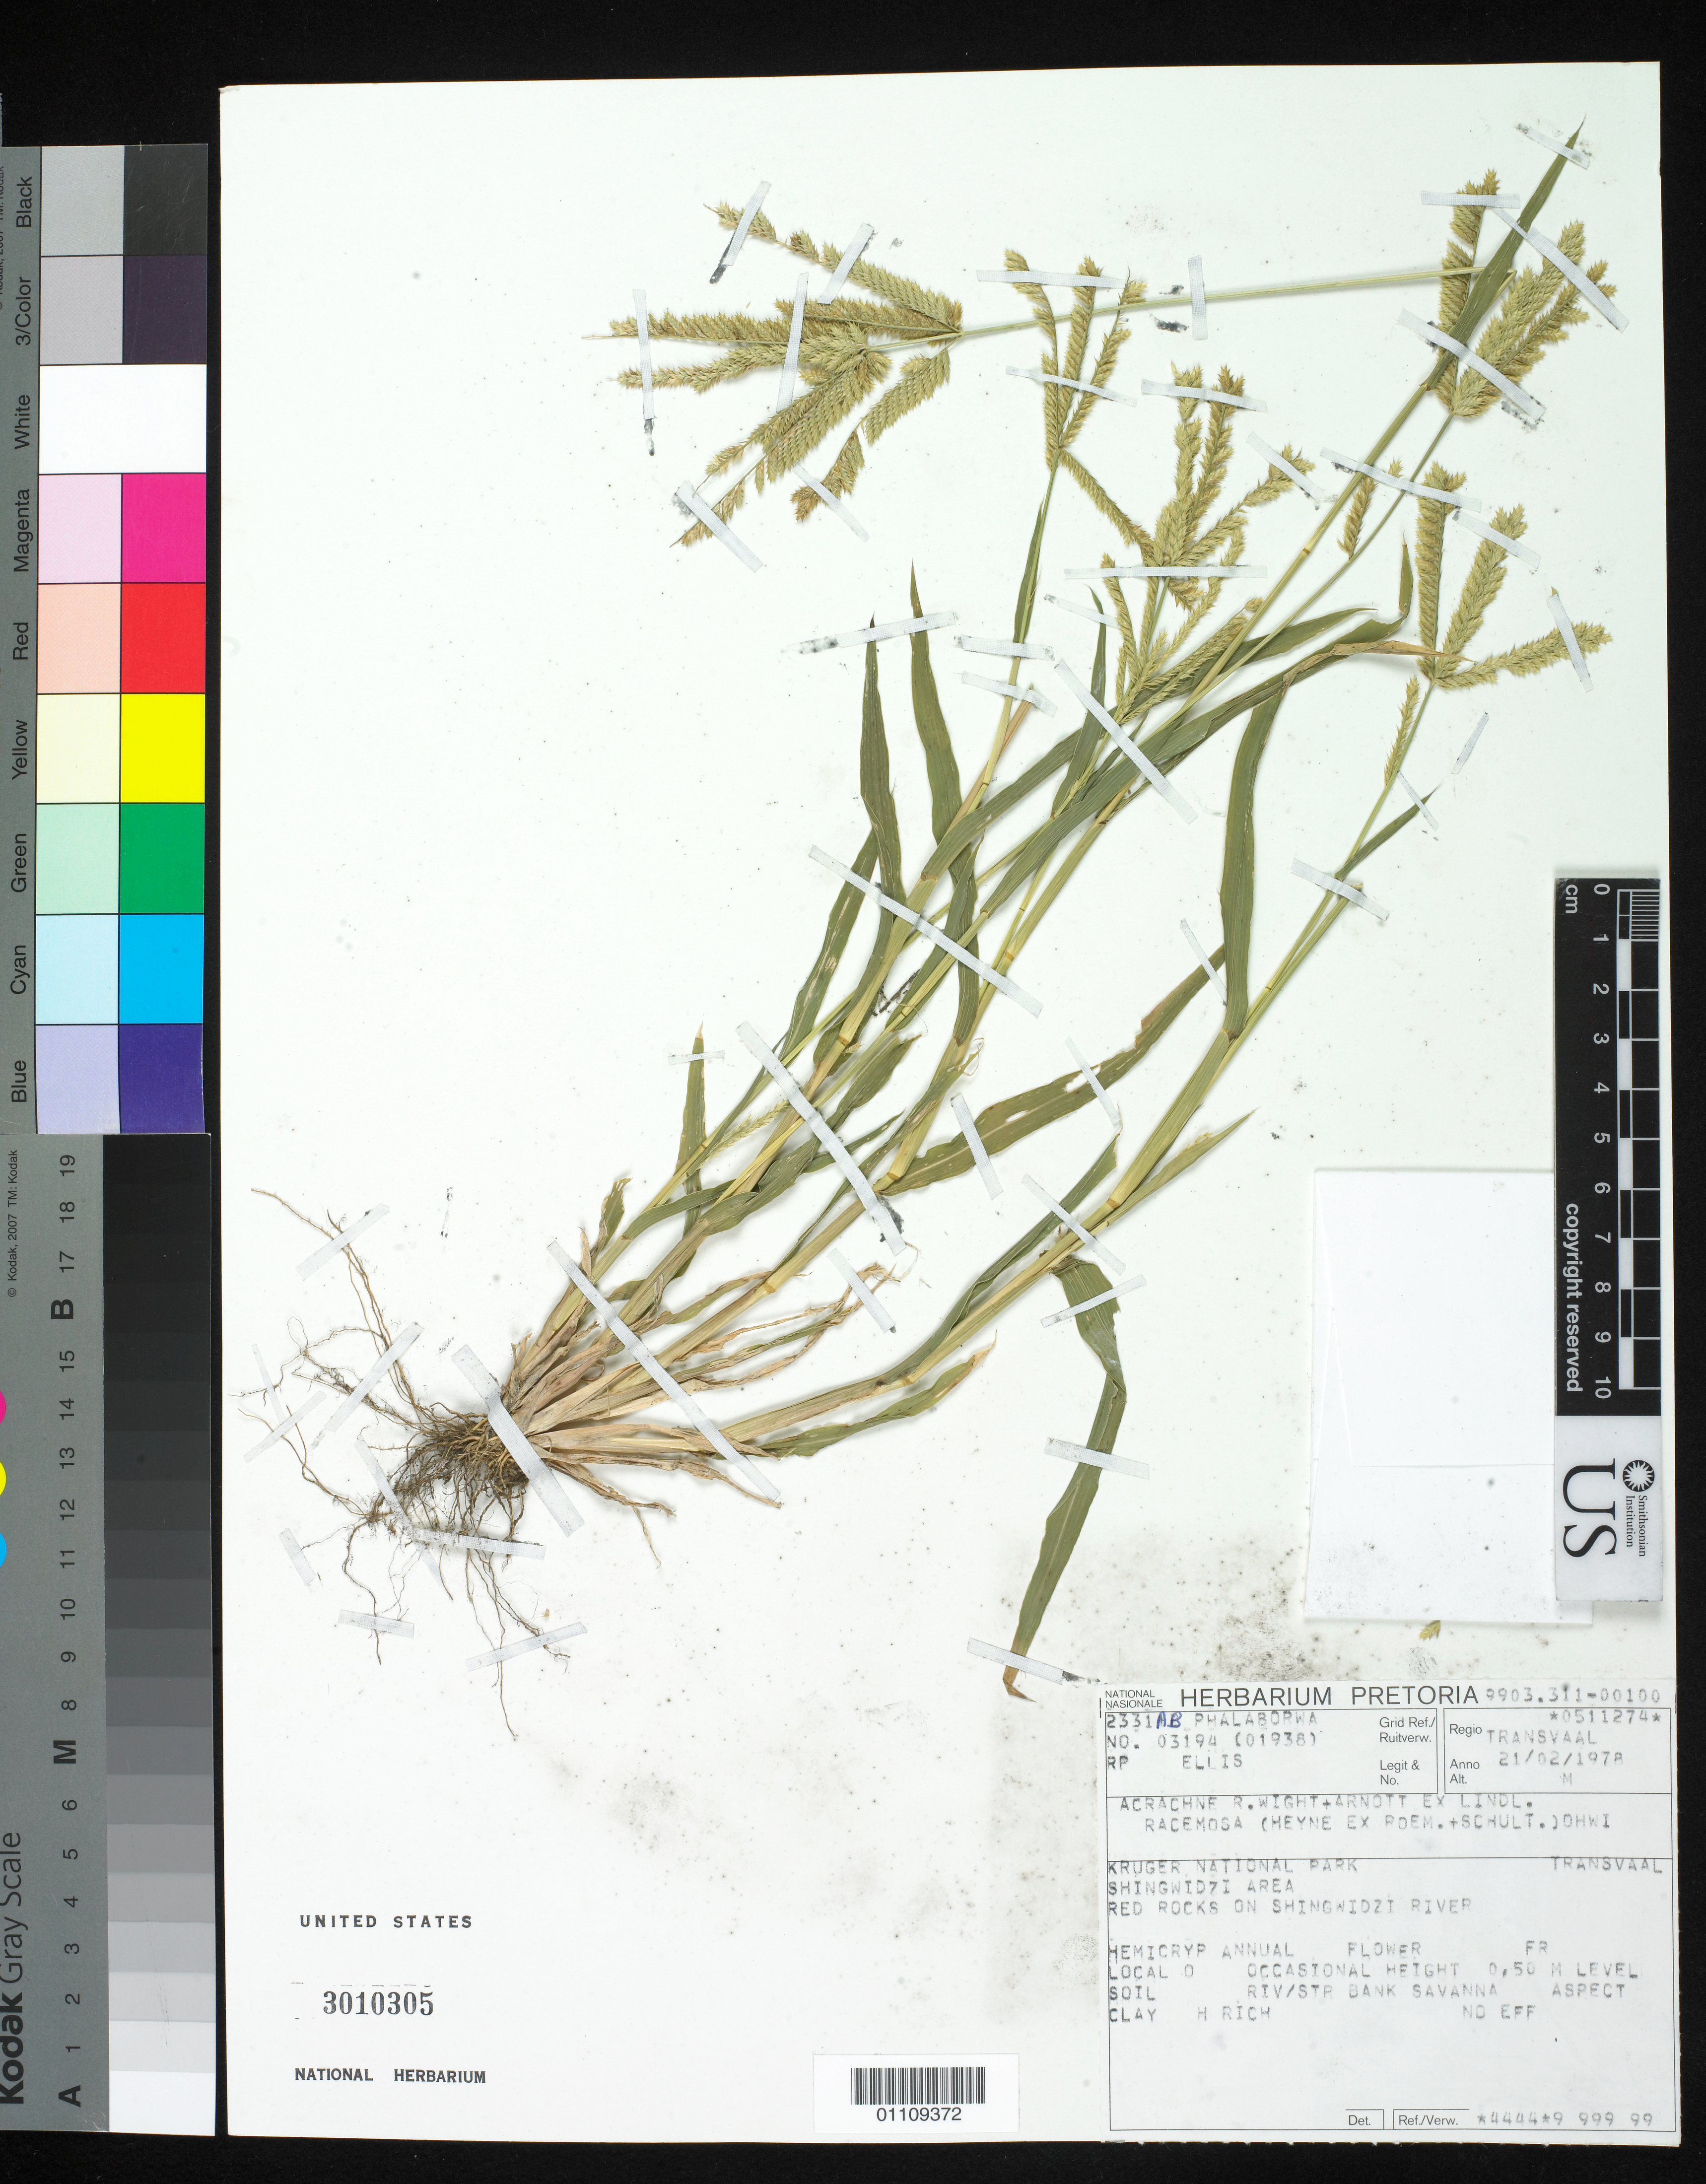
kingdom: Plantae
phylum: Tracheophyta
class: Liliopsida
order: Poales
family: Poaceae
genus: Acrachne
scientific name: Acrachne racemosa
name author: (B. Heyne ex Roem. & Schult.) Ohwi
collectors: R. Ellis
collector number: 03194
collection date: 1978-02-21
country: Zimbabwe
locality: Occasional Height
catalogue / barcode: US 3010305